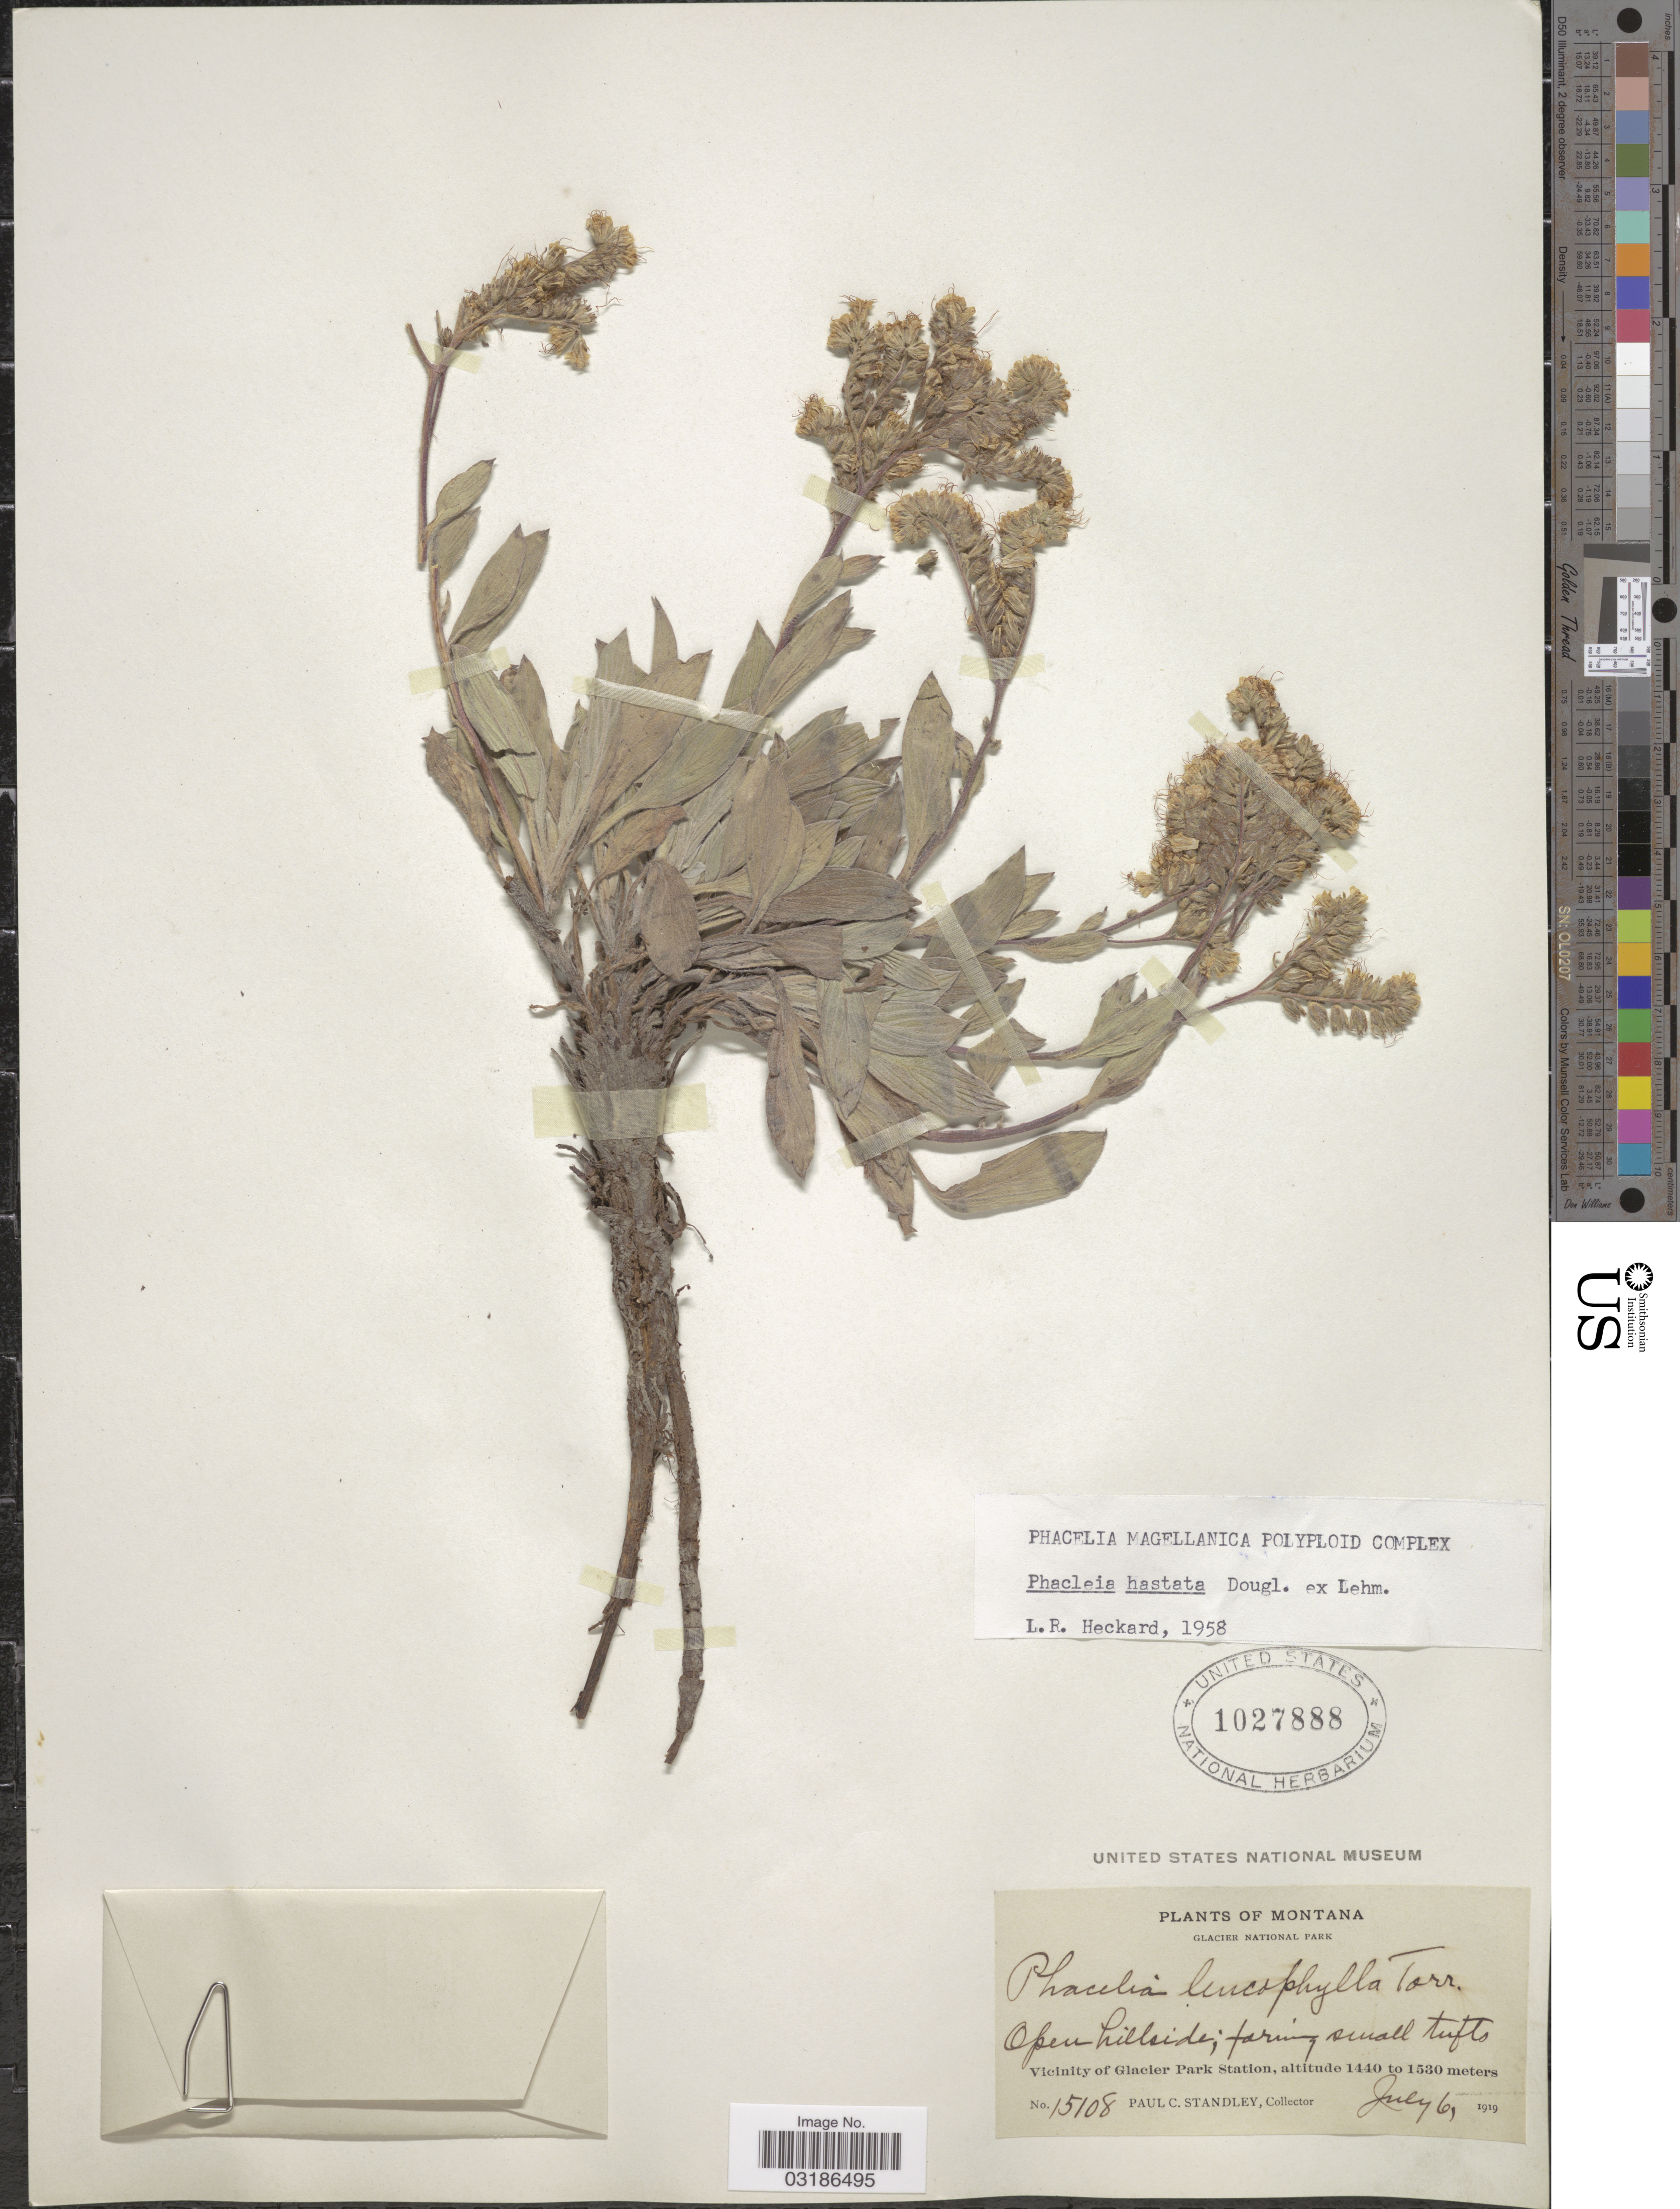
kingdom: Plantae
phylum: Tracheophyta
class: Magnoliopsida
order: Boraginales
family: Hydrophyllaceae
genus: Phacelia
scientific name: Phacelia hastata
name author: Douglas ex Lehm.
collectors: P. C. Standley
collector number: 15108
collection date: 1919-07-06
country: United States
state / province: Montana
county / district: Glacier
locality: Glacier National Park, Vicinity of Glacier Park Station, open hillside.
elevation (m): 1440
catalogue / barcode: US 1027888